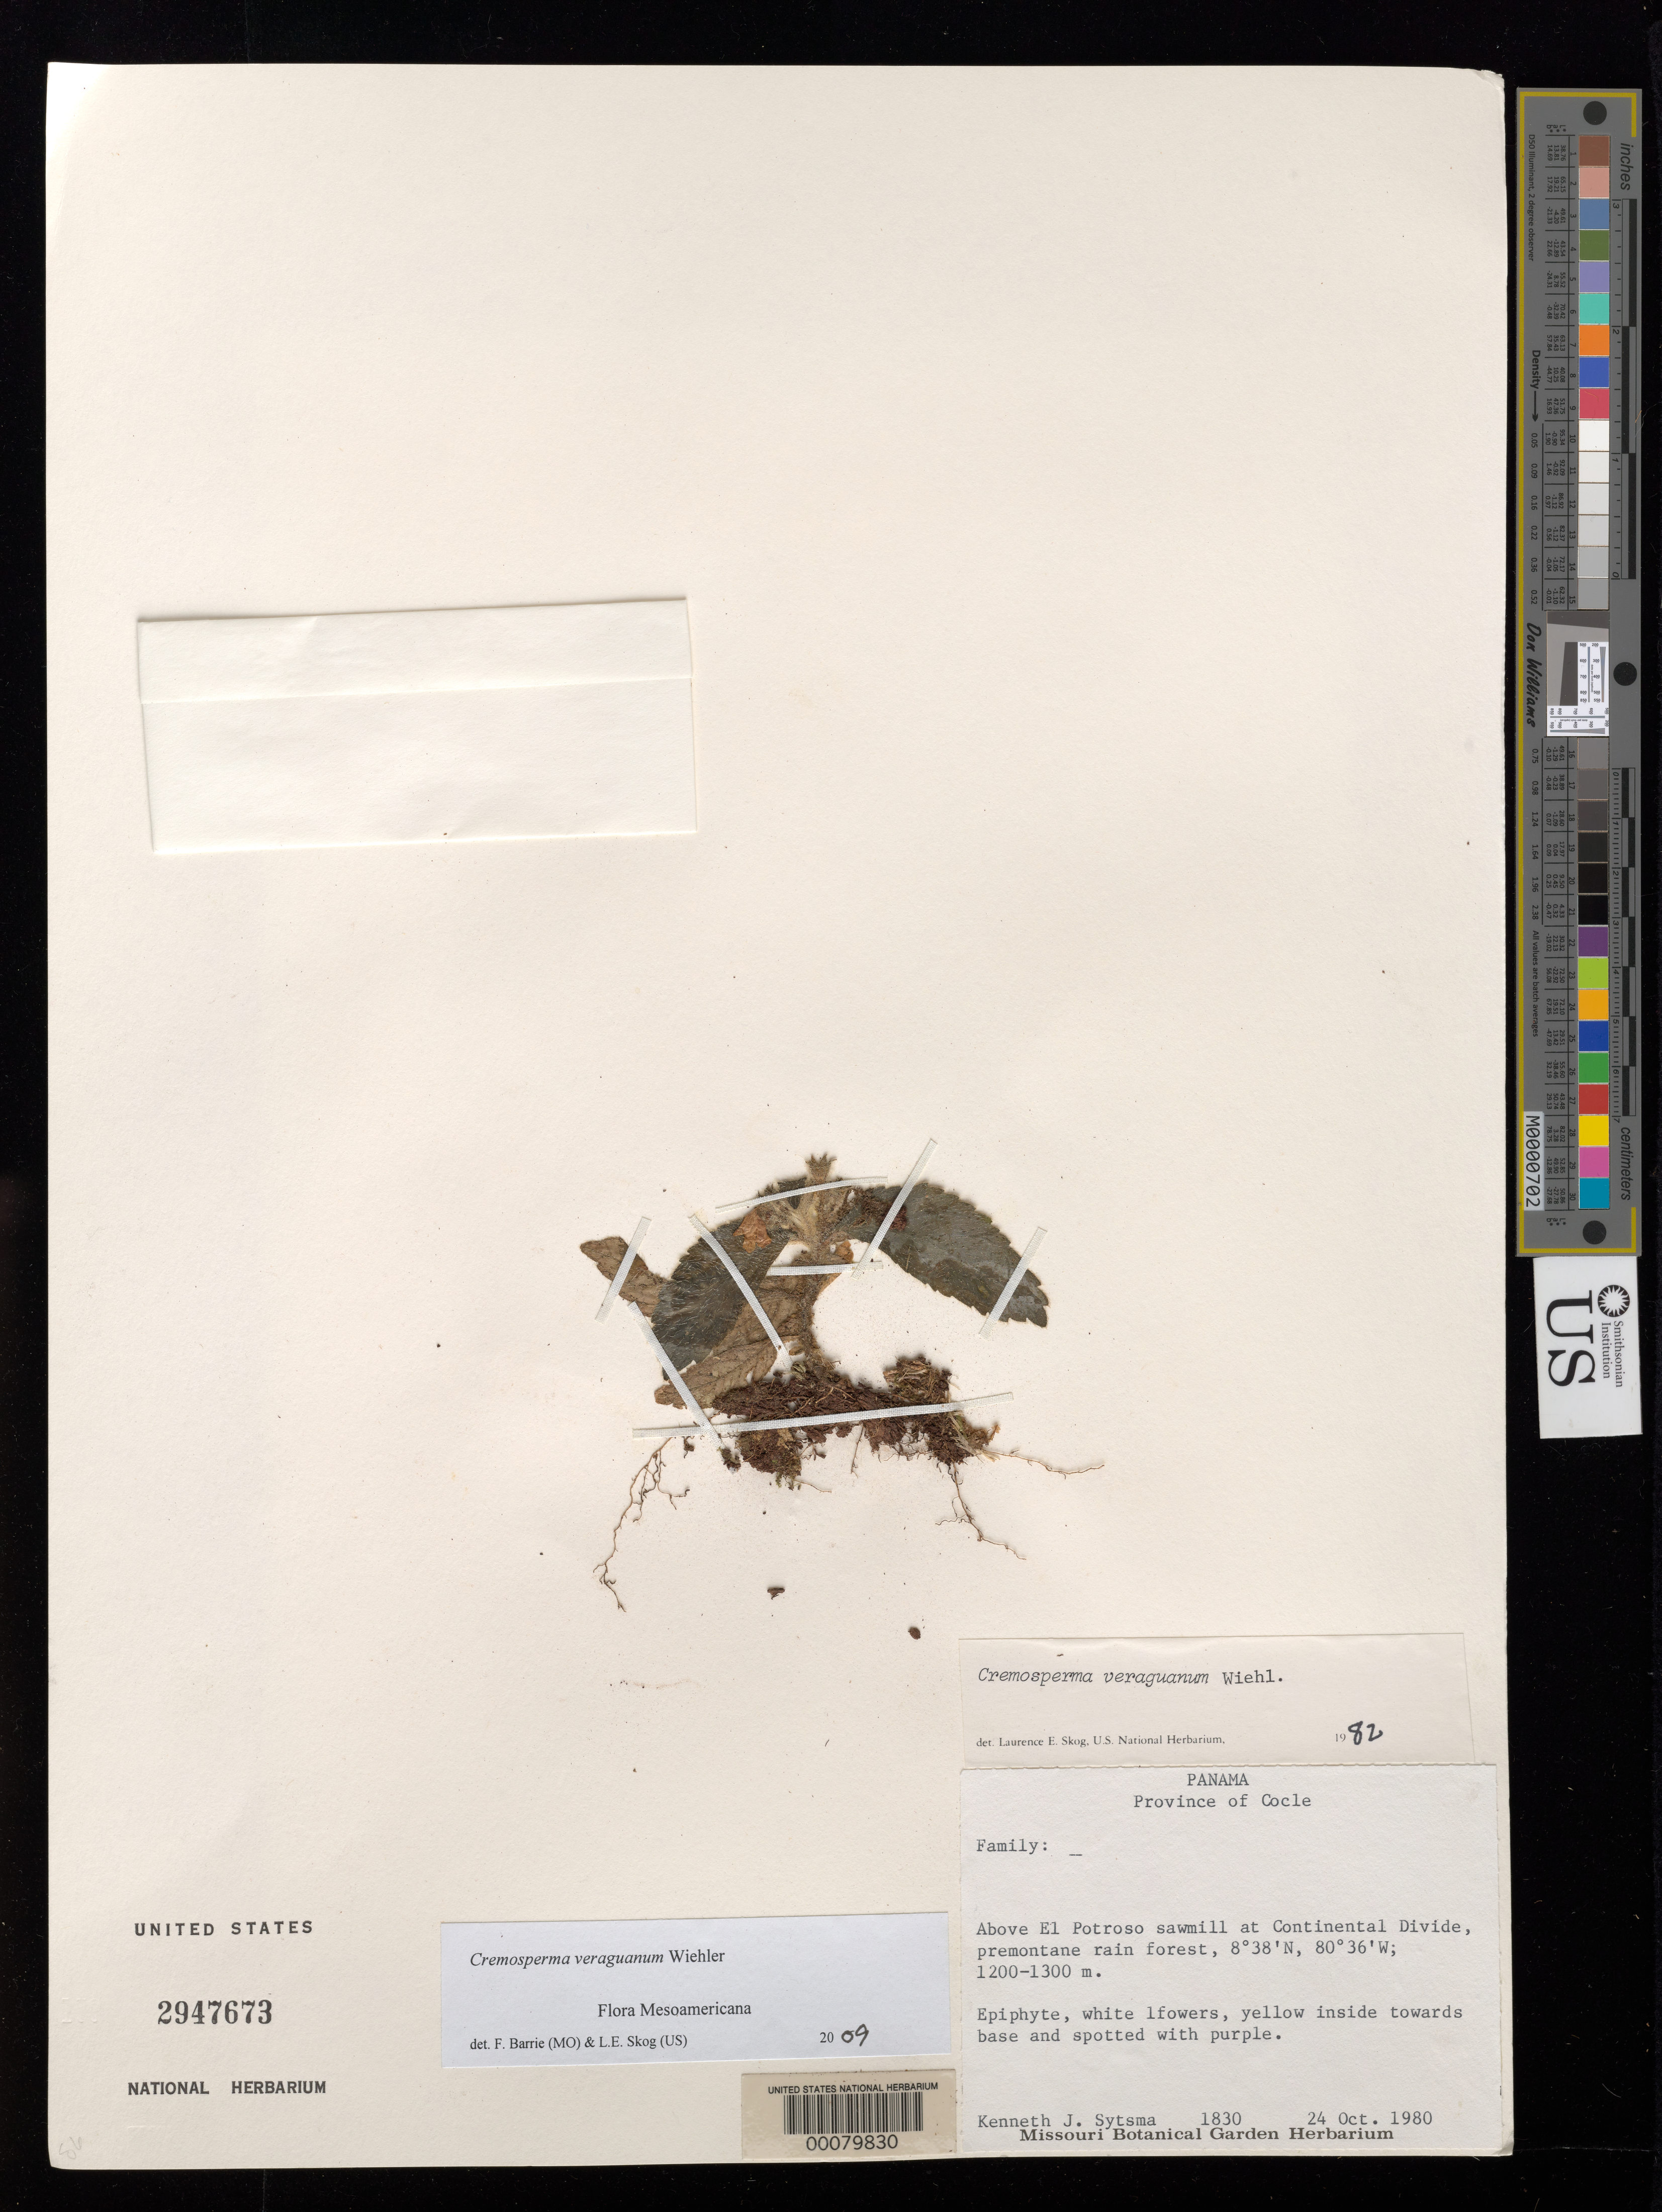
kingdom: Plantae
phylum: Tracheophyta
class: Magnoliopsida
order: Lamiales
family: Gesneriaceae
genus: Cremosperma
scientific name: Cremosperma veraguanum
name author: Wiehler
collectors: K. J. Sytsma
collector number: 1830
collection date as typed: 24 Oct 1980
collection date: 1980-10-24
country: Panama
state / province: Coclé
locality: Above Potroso sawmill at continental divide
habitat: Premontane rain forest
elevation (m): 1200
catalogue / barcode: US 2947673